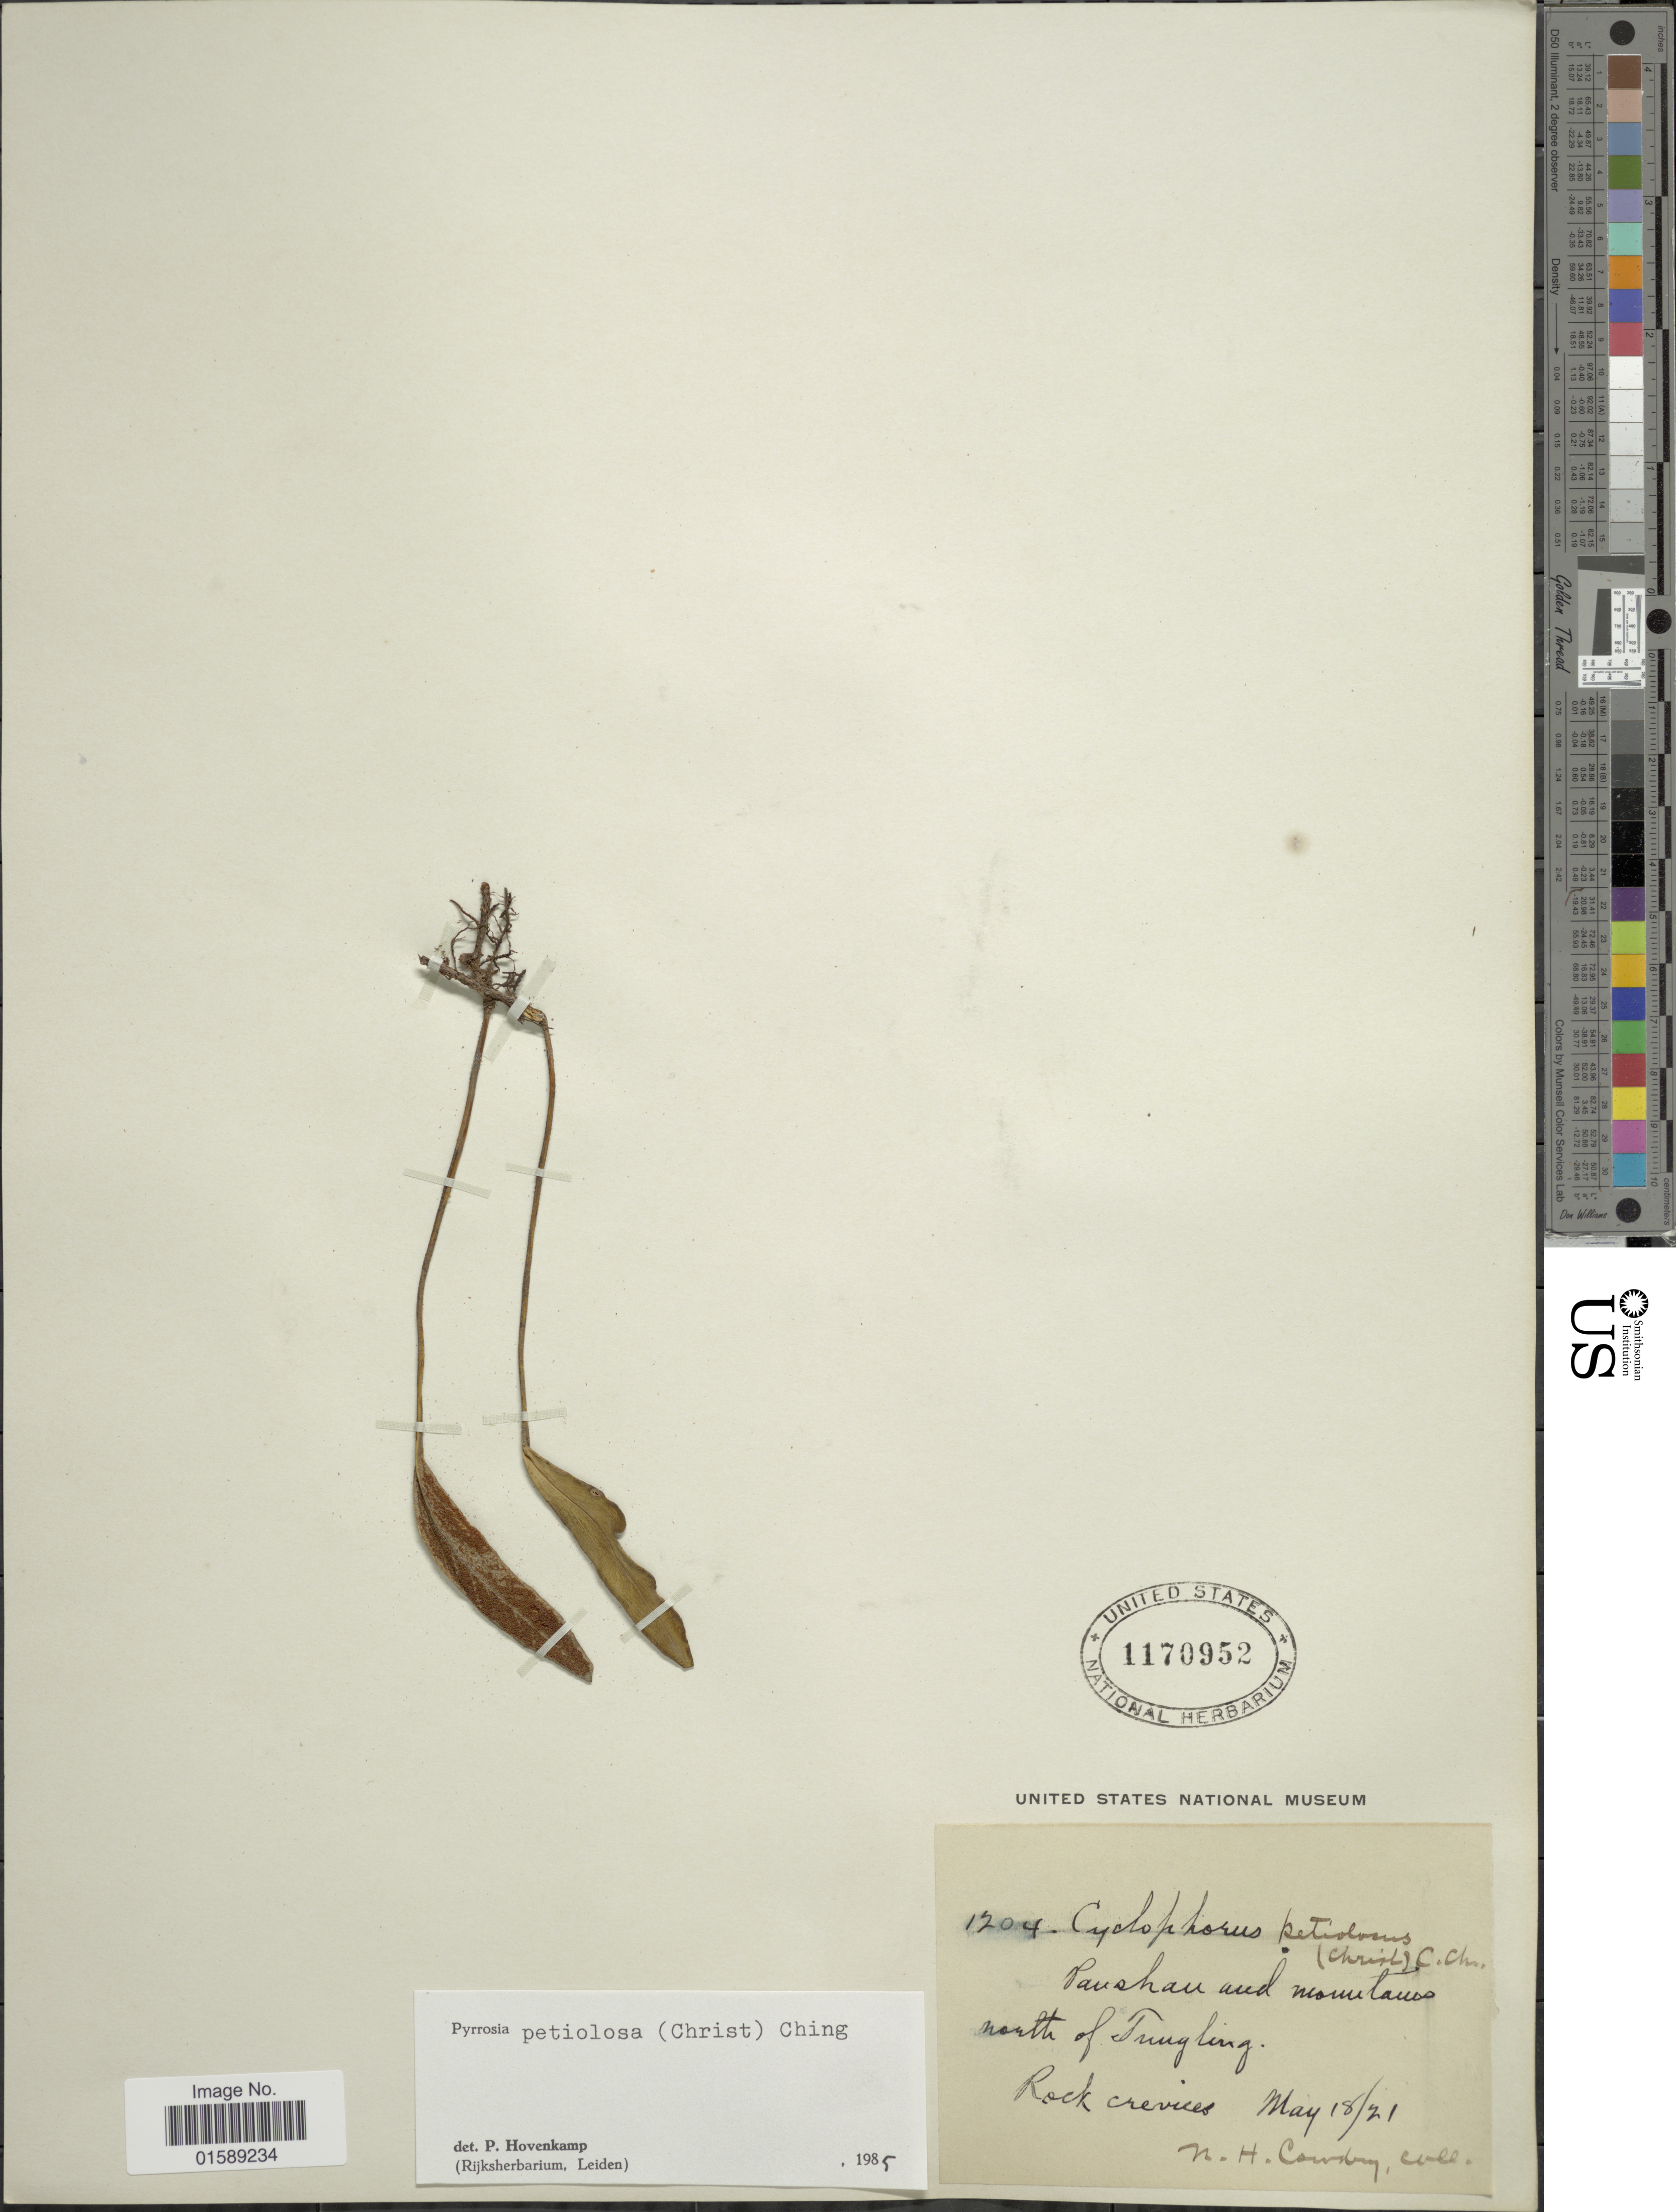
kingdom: Plantae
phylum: Tracheophyta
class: Polypodiopsida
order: Polypodiales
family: Polypodiaceae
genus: Pyrrosia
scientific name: Pyrrosia petiolosa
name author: (Christ) Ching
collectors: N. H. Cowdry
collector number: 1204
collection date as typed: Transcribed d/m/y: 18/5/21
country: China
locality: Paushau and mountains north of Tungling. [interpreted]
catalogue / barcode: US 1170952